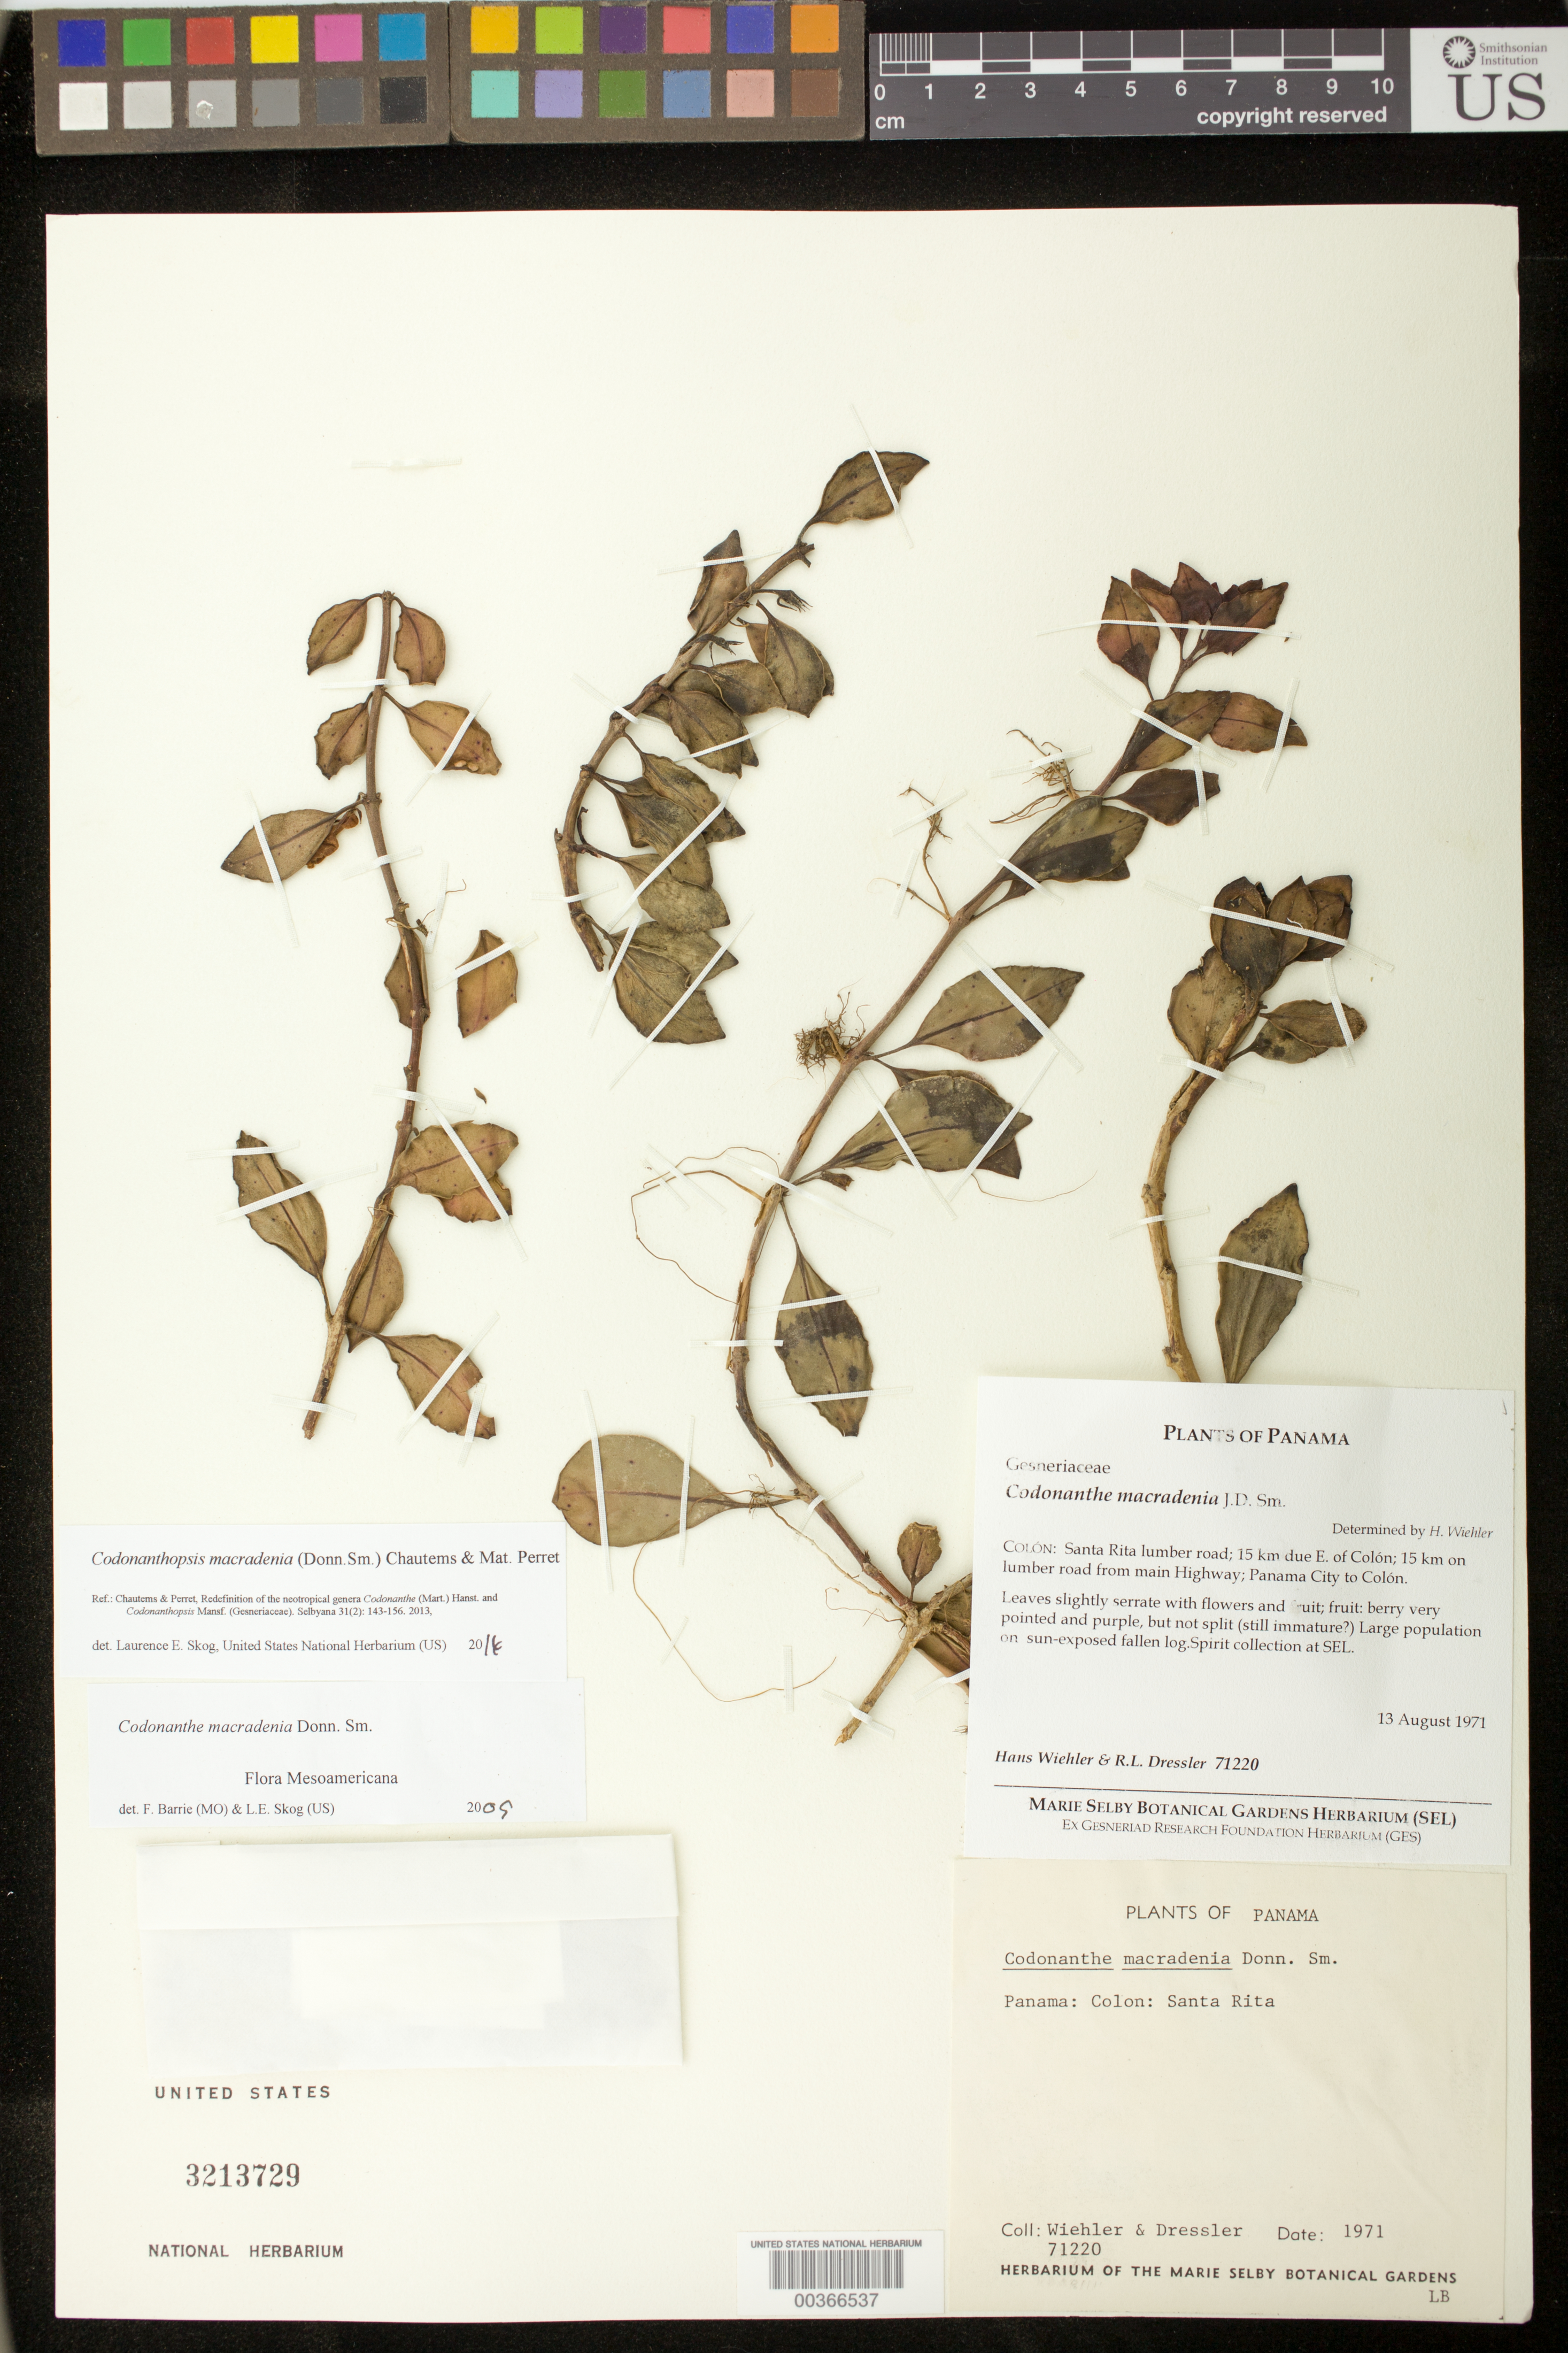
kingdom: Plantae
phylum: Tracheophyta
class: Magnoliopsida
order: Lamiales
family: Gesneriaceae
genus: Codonanthopsis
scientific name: Codonanthopsis macradenia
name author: (Donn. Sm.) Chautems & Mat.Perret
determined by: Skog, Laurence E.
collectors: H. J. Wiehler & R. Dressler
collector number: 71220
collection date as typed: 13 Aug 1971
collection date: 1971-08-13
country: Panama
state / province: Colón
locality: Santa Rita lumber road; 15 km due E of Colón; 15 km on lumber road from main highway; Panama City to Colón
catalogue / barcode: US 3213729